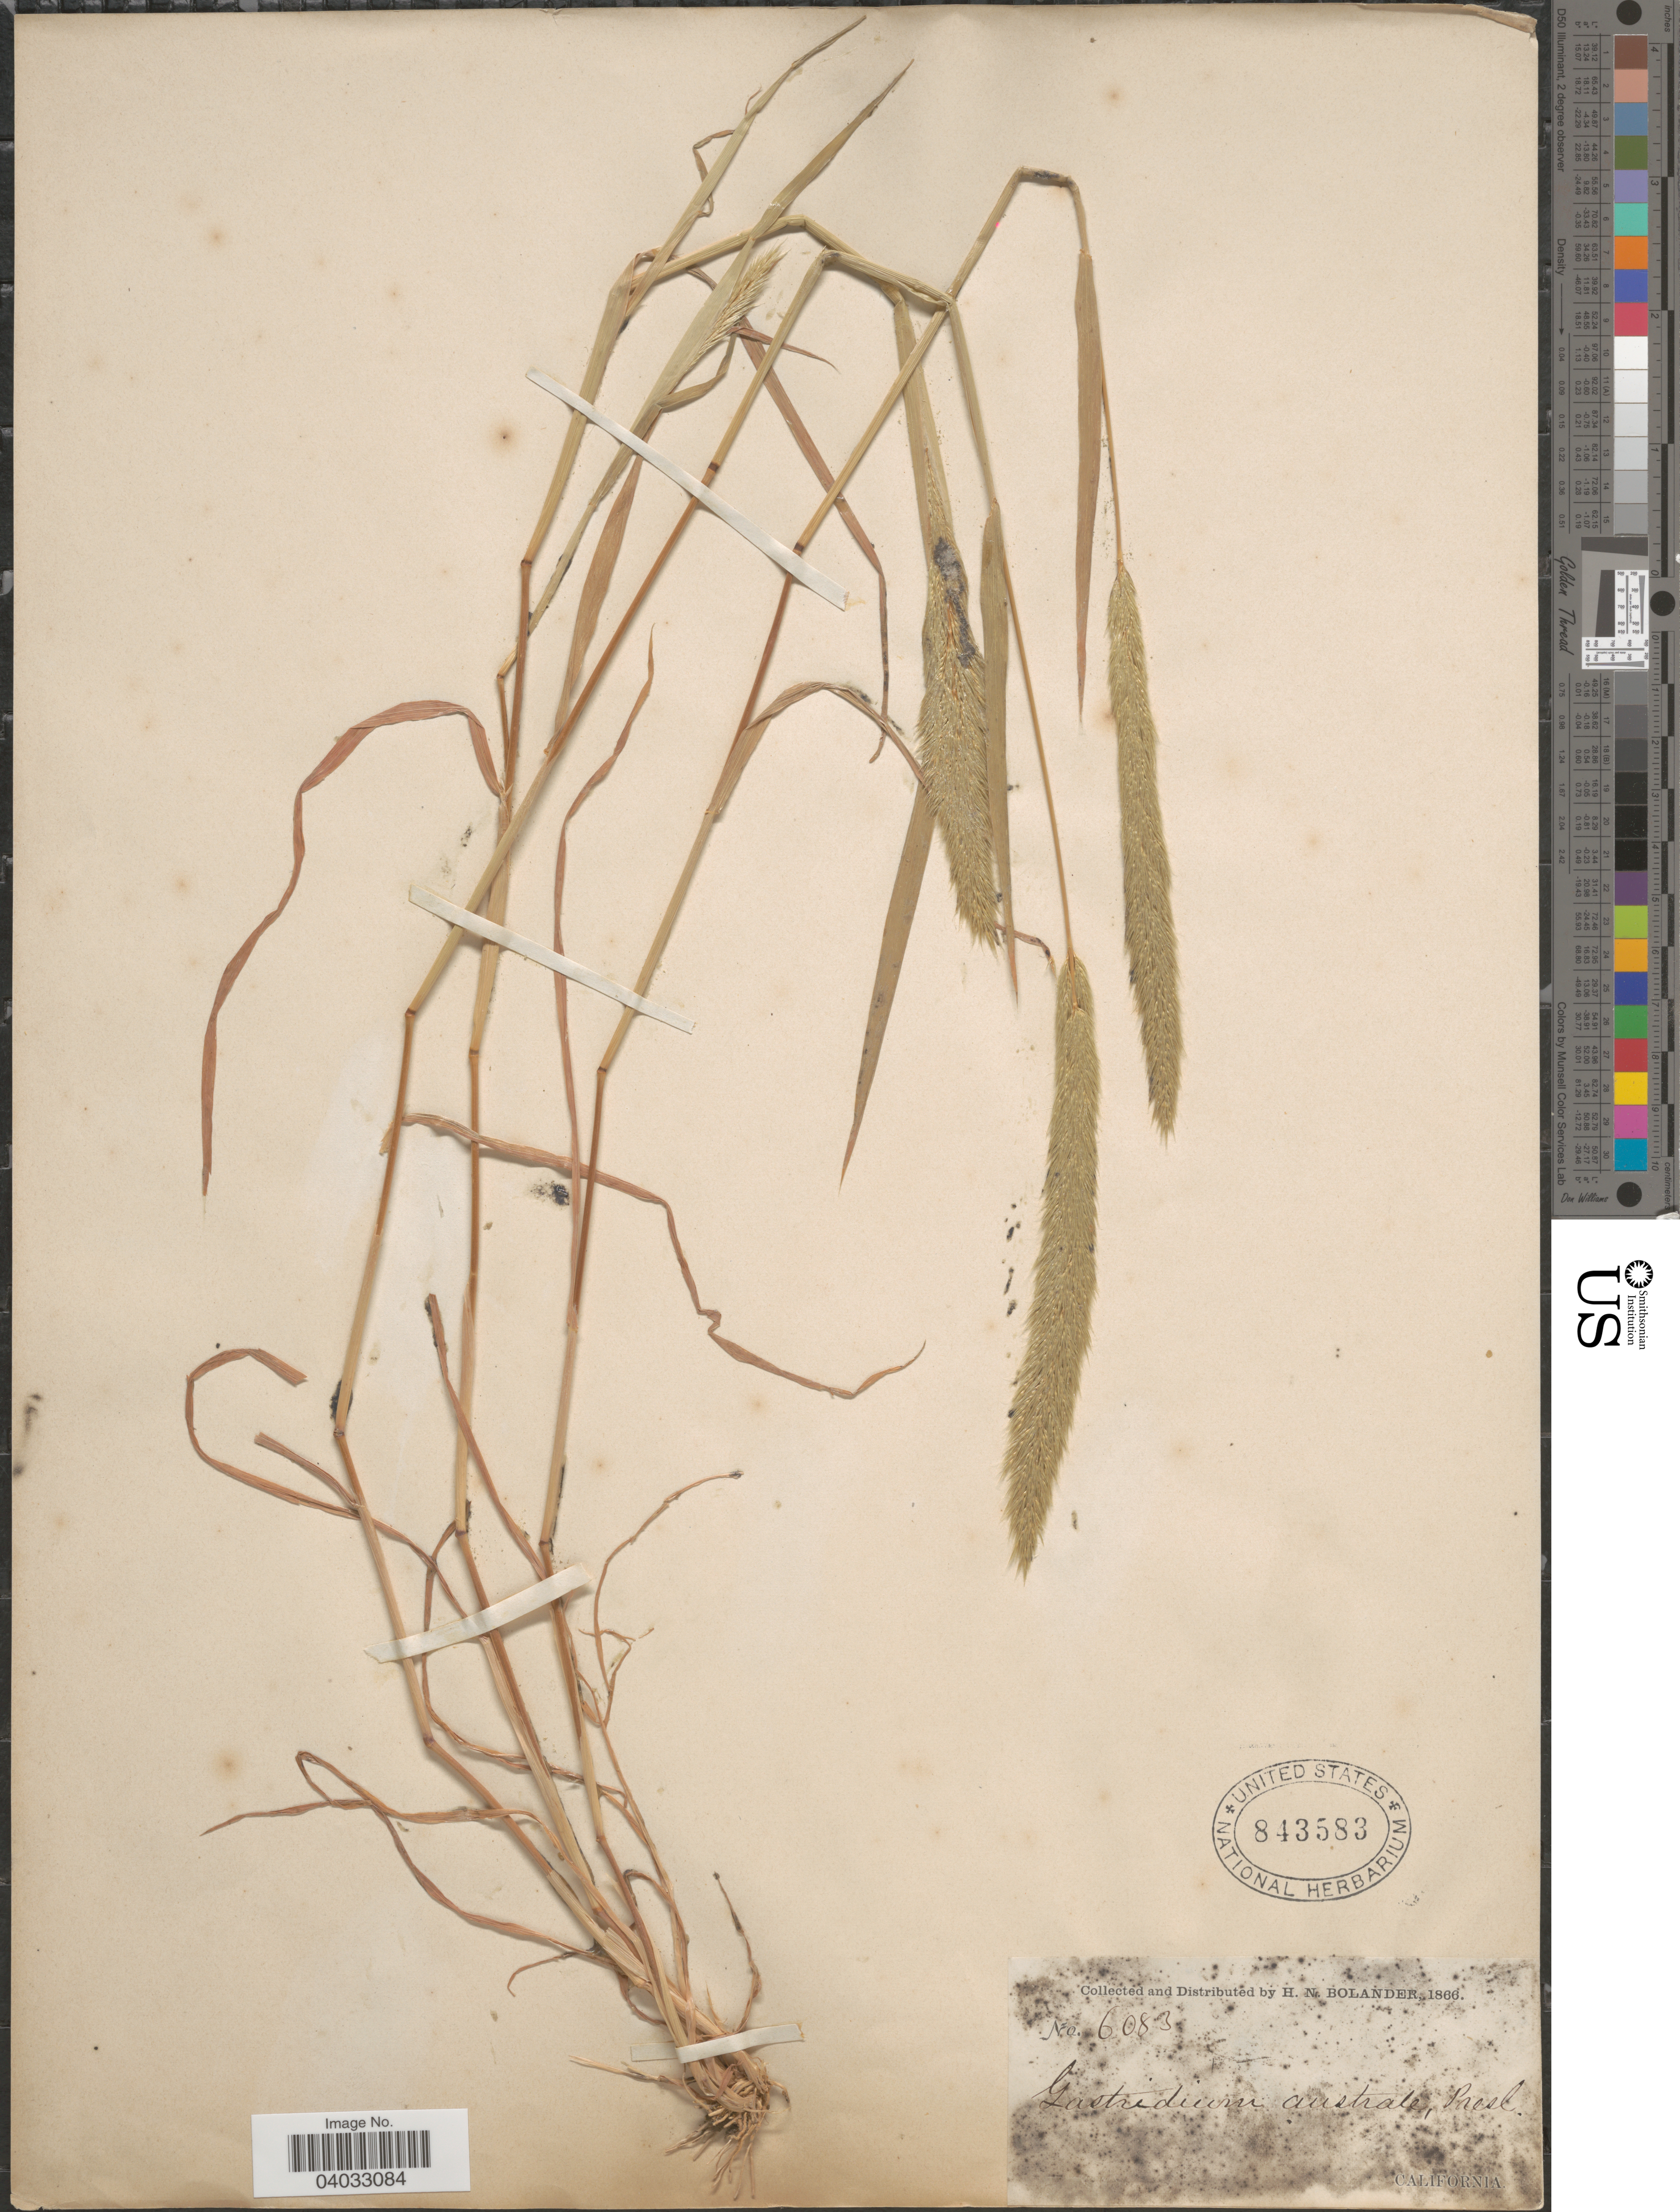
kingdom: Plantae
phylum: Tracheophyta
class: Liliopsida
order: Poales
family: Poaceae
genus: Gastridium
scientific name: Gastridium phleoides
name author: (Nees) C.E. Hubb.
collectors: H. Bolander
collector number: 6083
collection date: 1866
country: United States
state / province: California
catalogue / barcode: US 843583